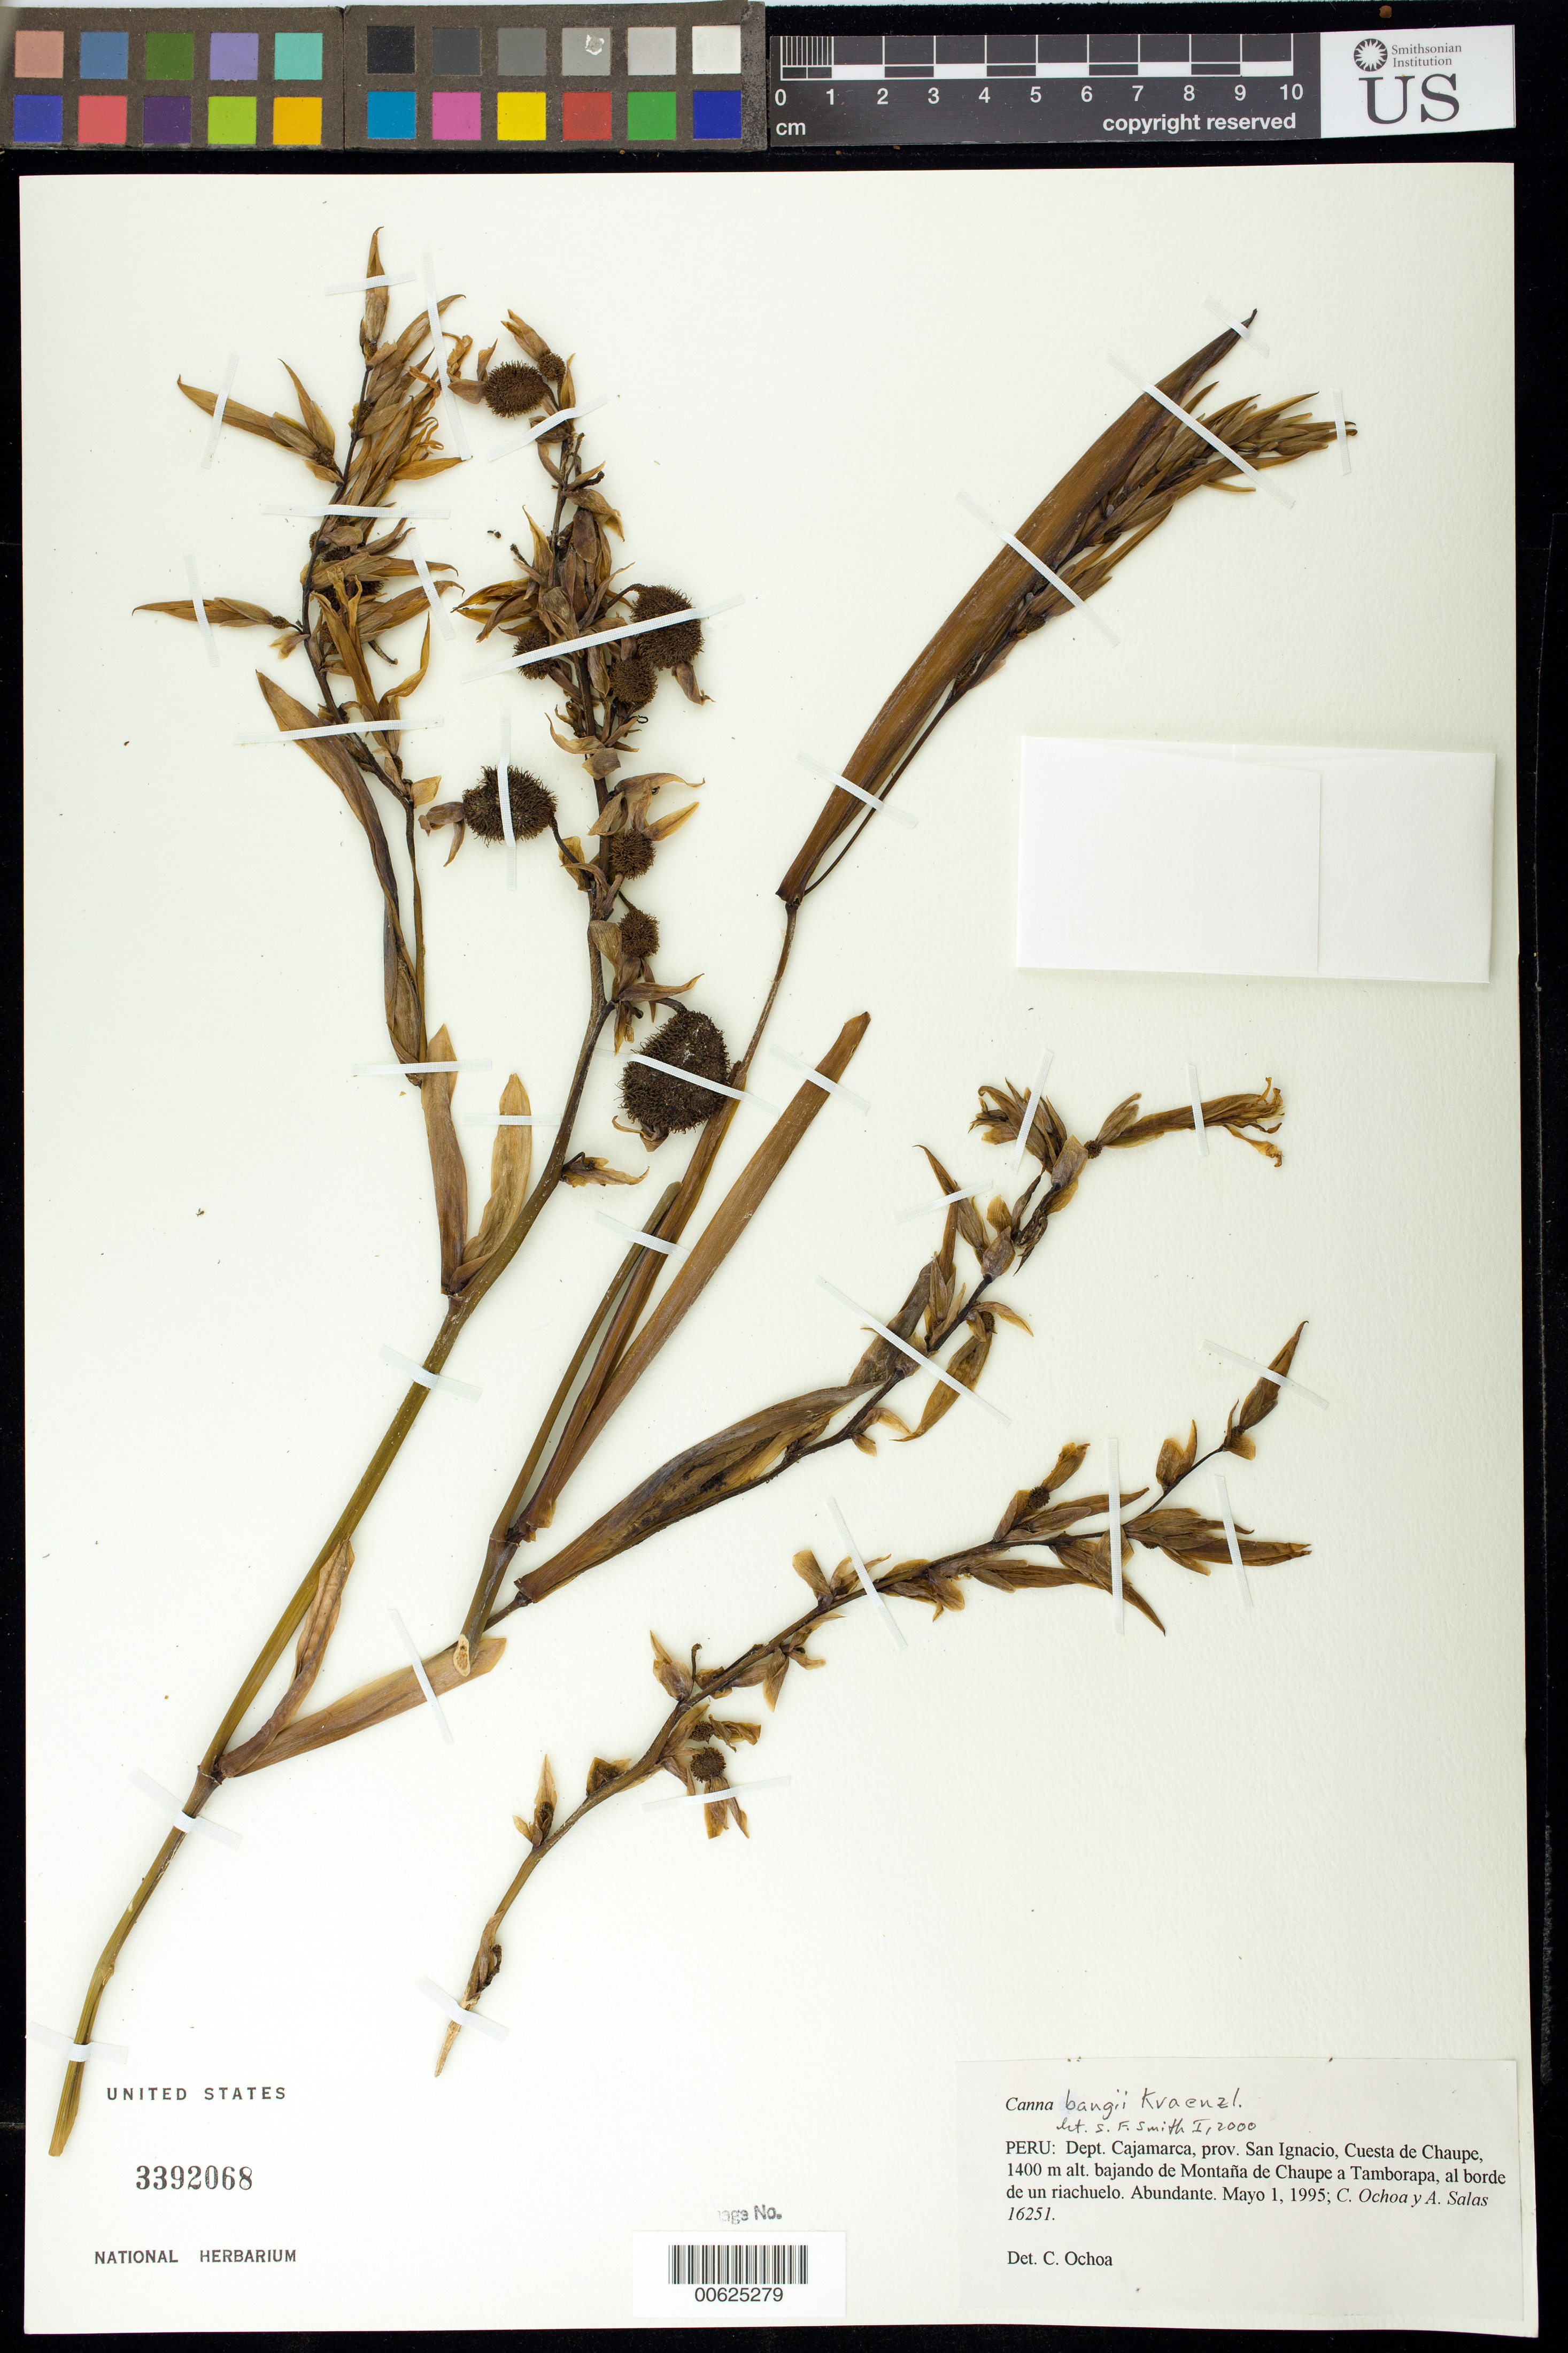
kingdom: Plantae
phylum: Tracheophyta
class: Liliopsida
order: Zingiberales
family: Cannaceae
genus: Canna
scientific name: Canna bangii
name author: Kraenzl. in Engl.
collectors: C. M. Ochoa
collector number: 16251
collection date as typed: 01 May 1995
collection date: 1995-05-01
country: Peru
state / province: Cajamarca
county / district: San Ignacio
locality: cuesta de Chaupe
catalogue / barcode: US 3392068